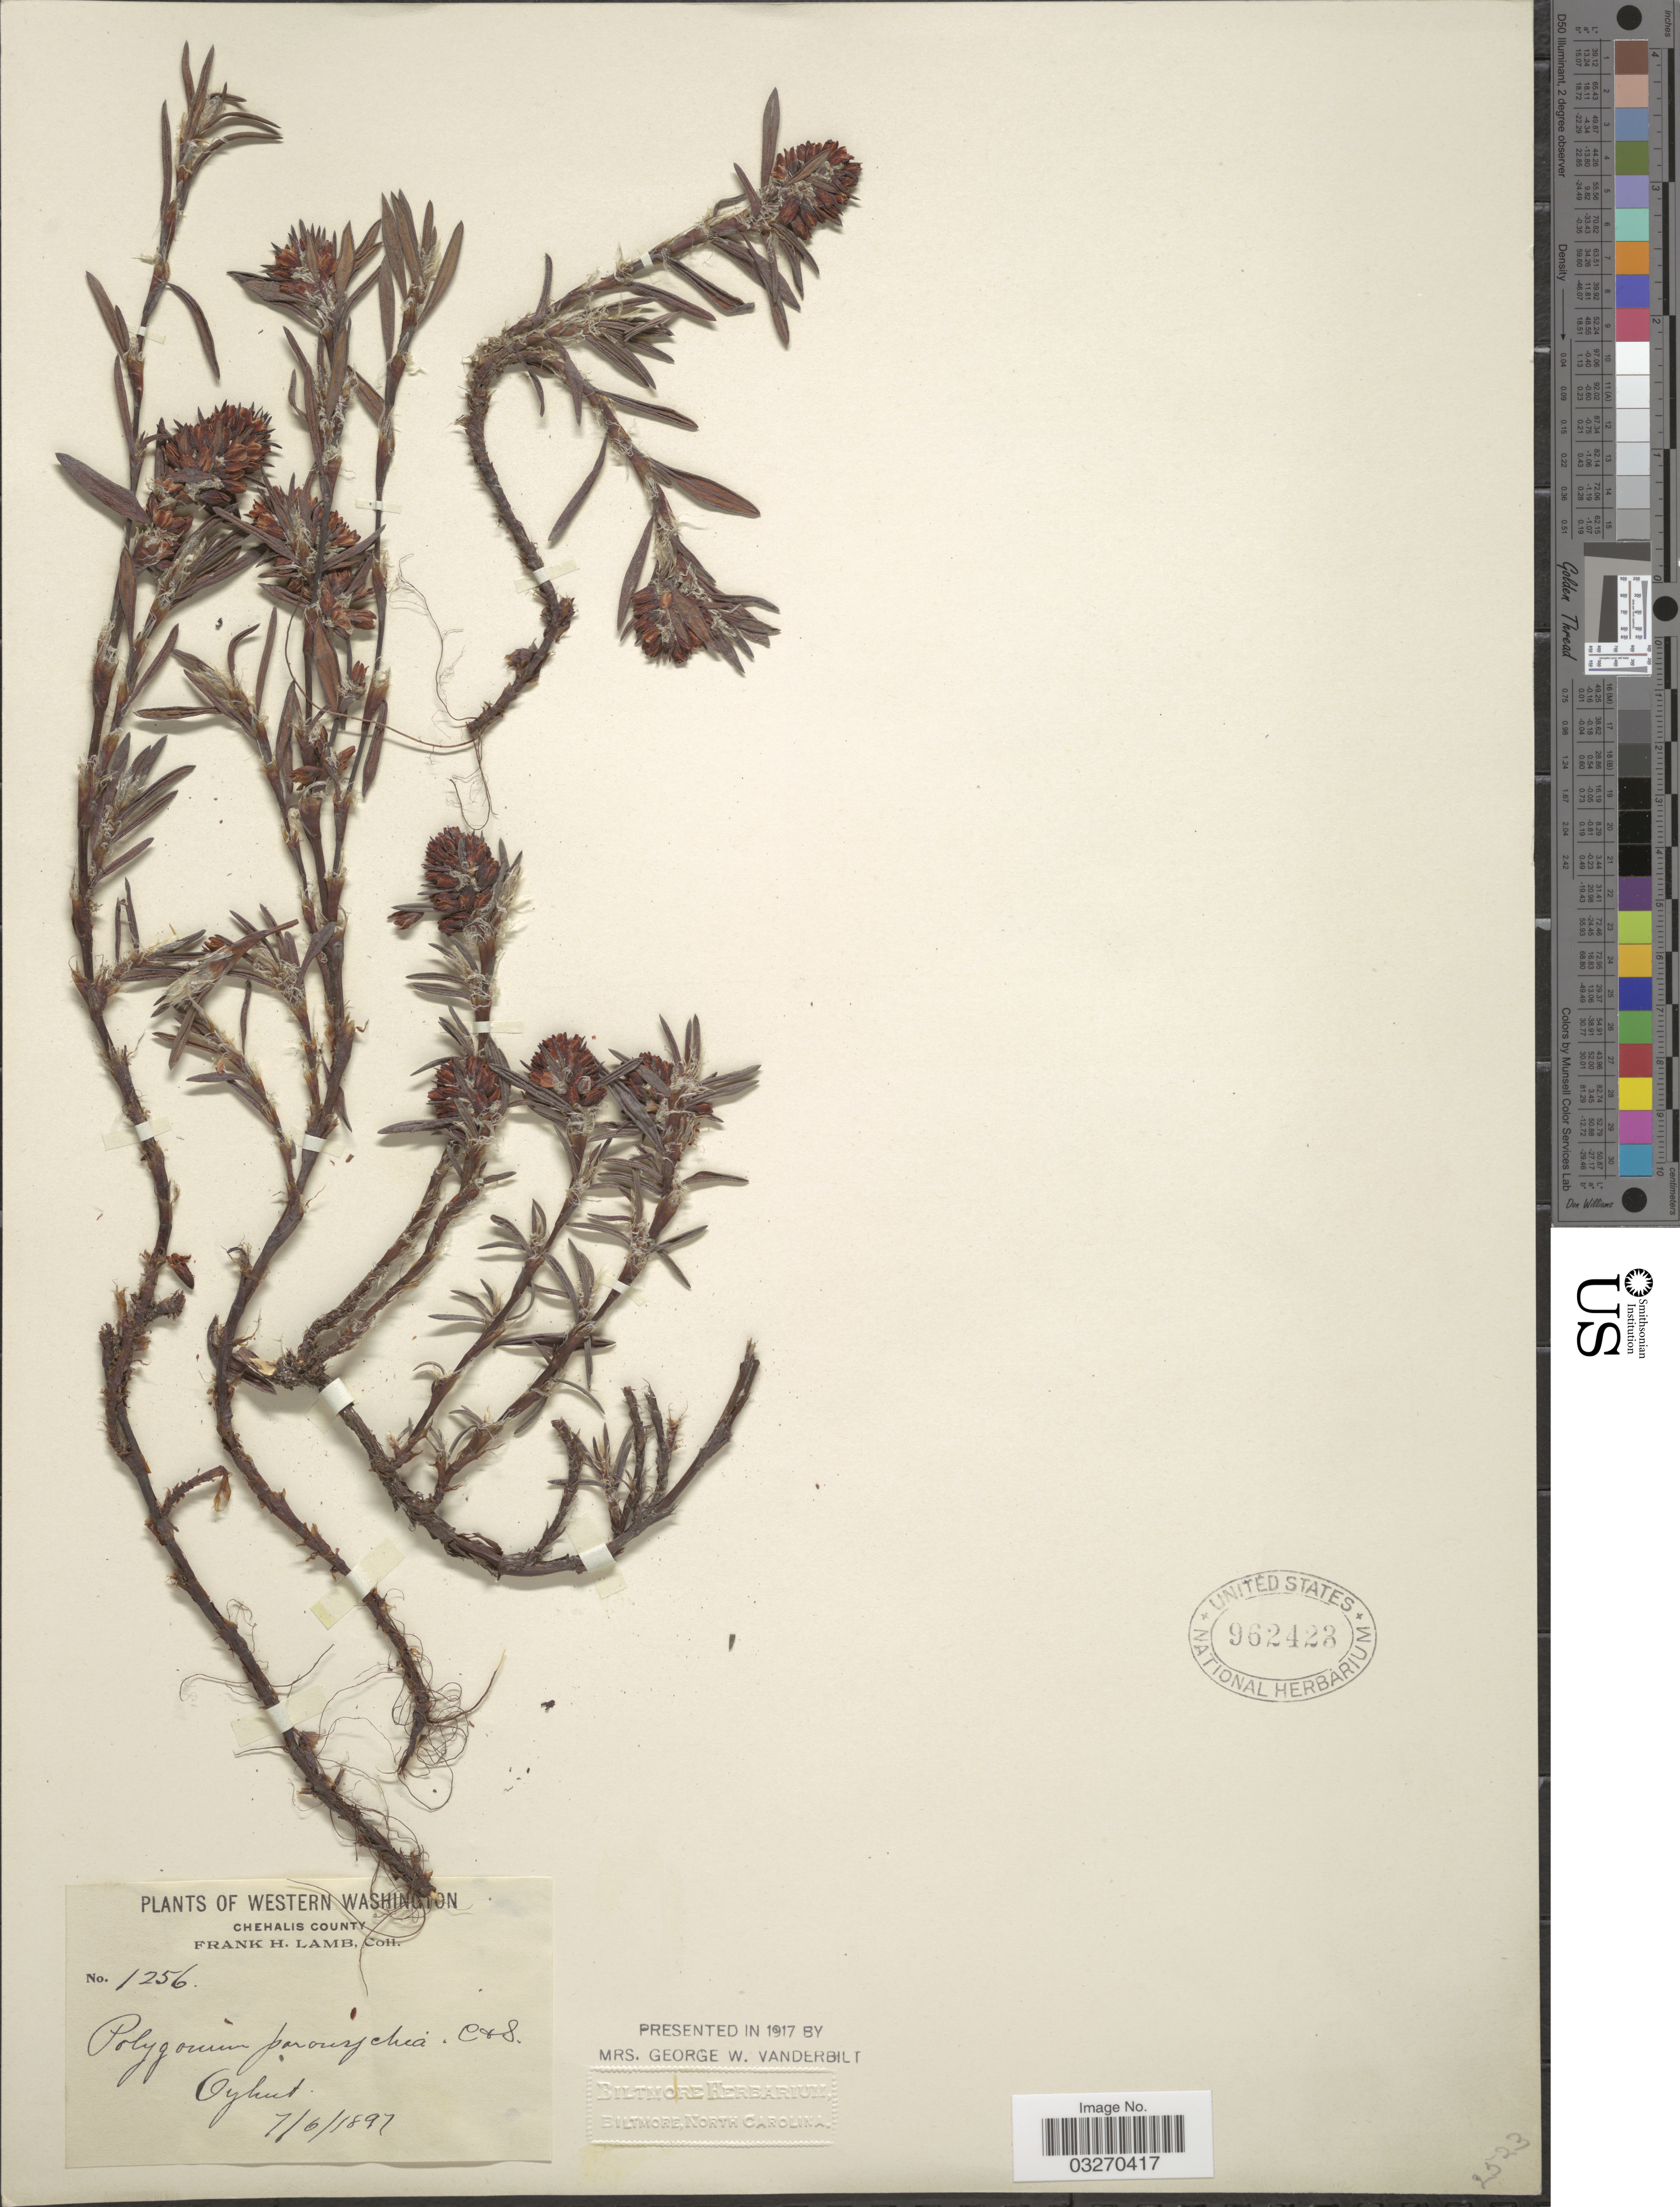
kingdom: Plantae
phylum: Tracheophyta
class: Magnoliopsida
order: Caryophyllales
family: Polygonaceae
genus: Polygonum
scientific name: Polygonum paronychia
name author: Cham. & Schltdl.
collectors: F. H. Lamb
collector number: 1256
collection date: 1897-07-06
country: United States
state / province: Washington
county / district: Grays Harbor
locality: Oyhut.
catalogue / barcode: US 962423